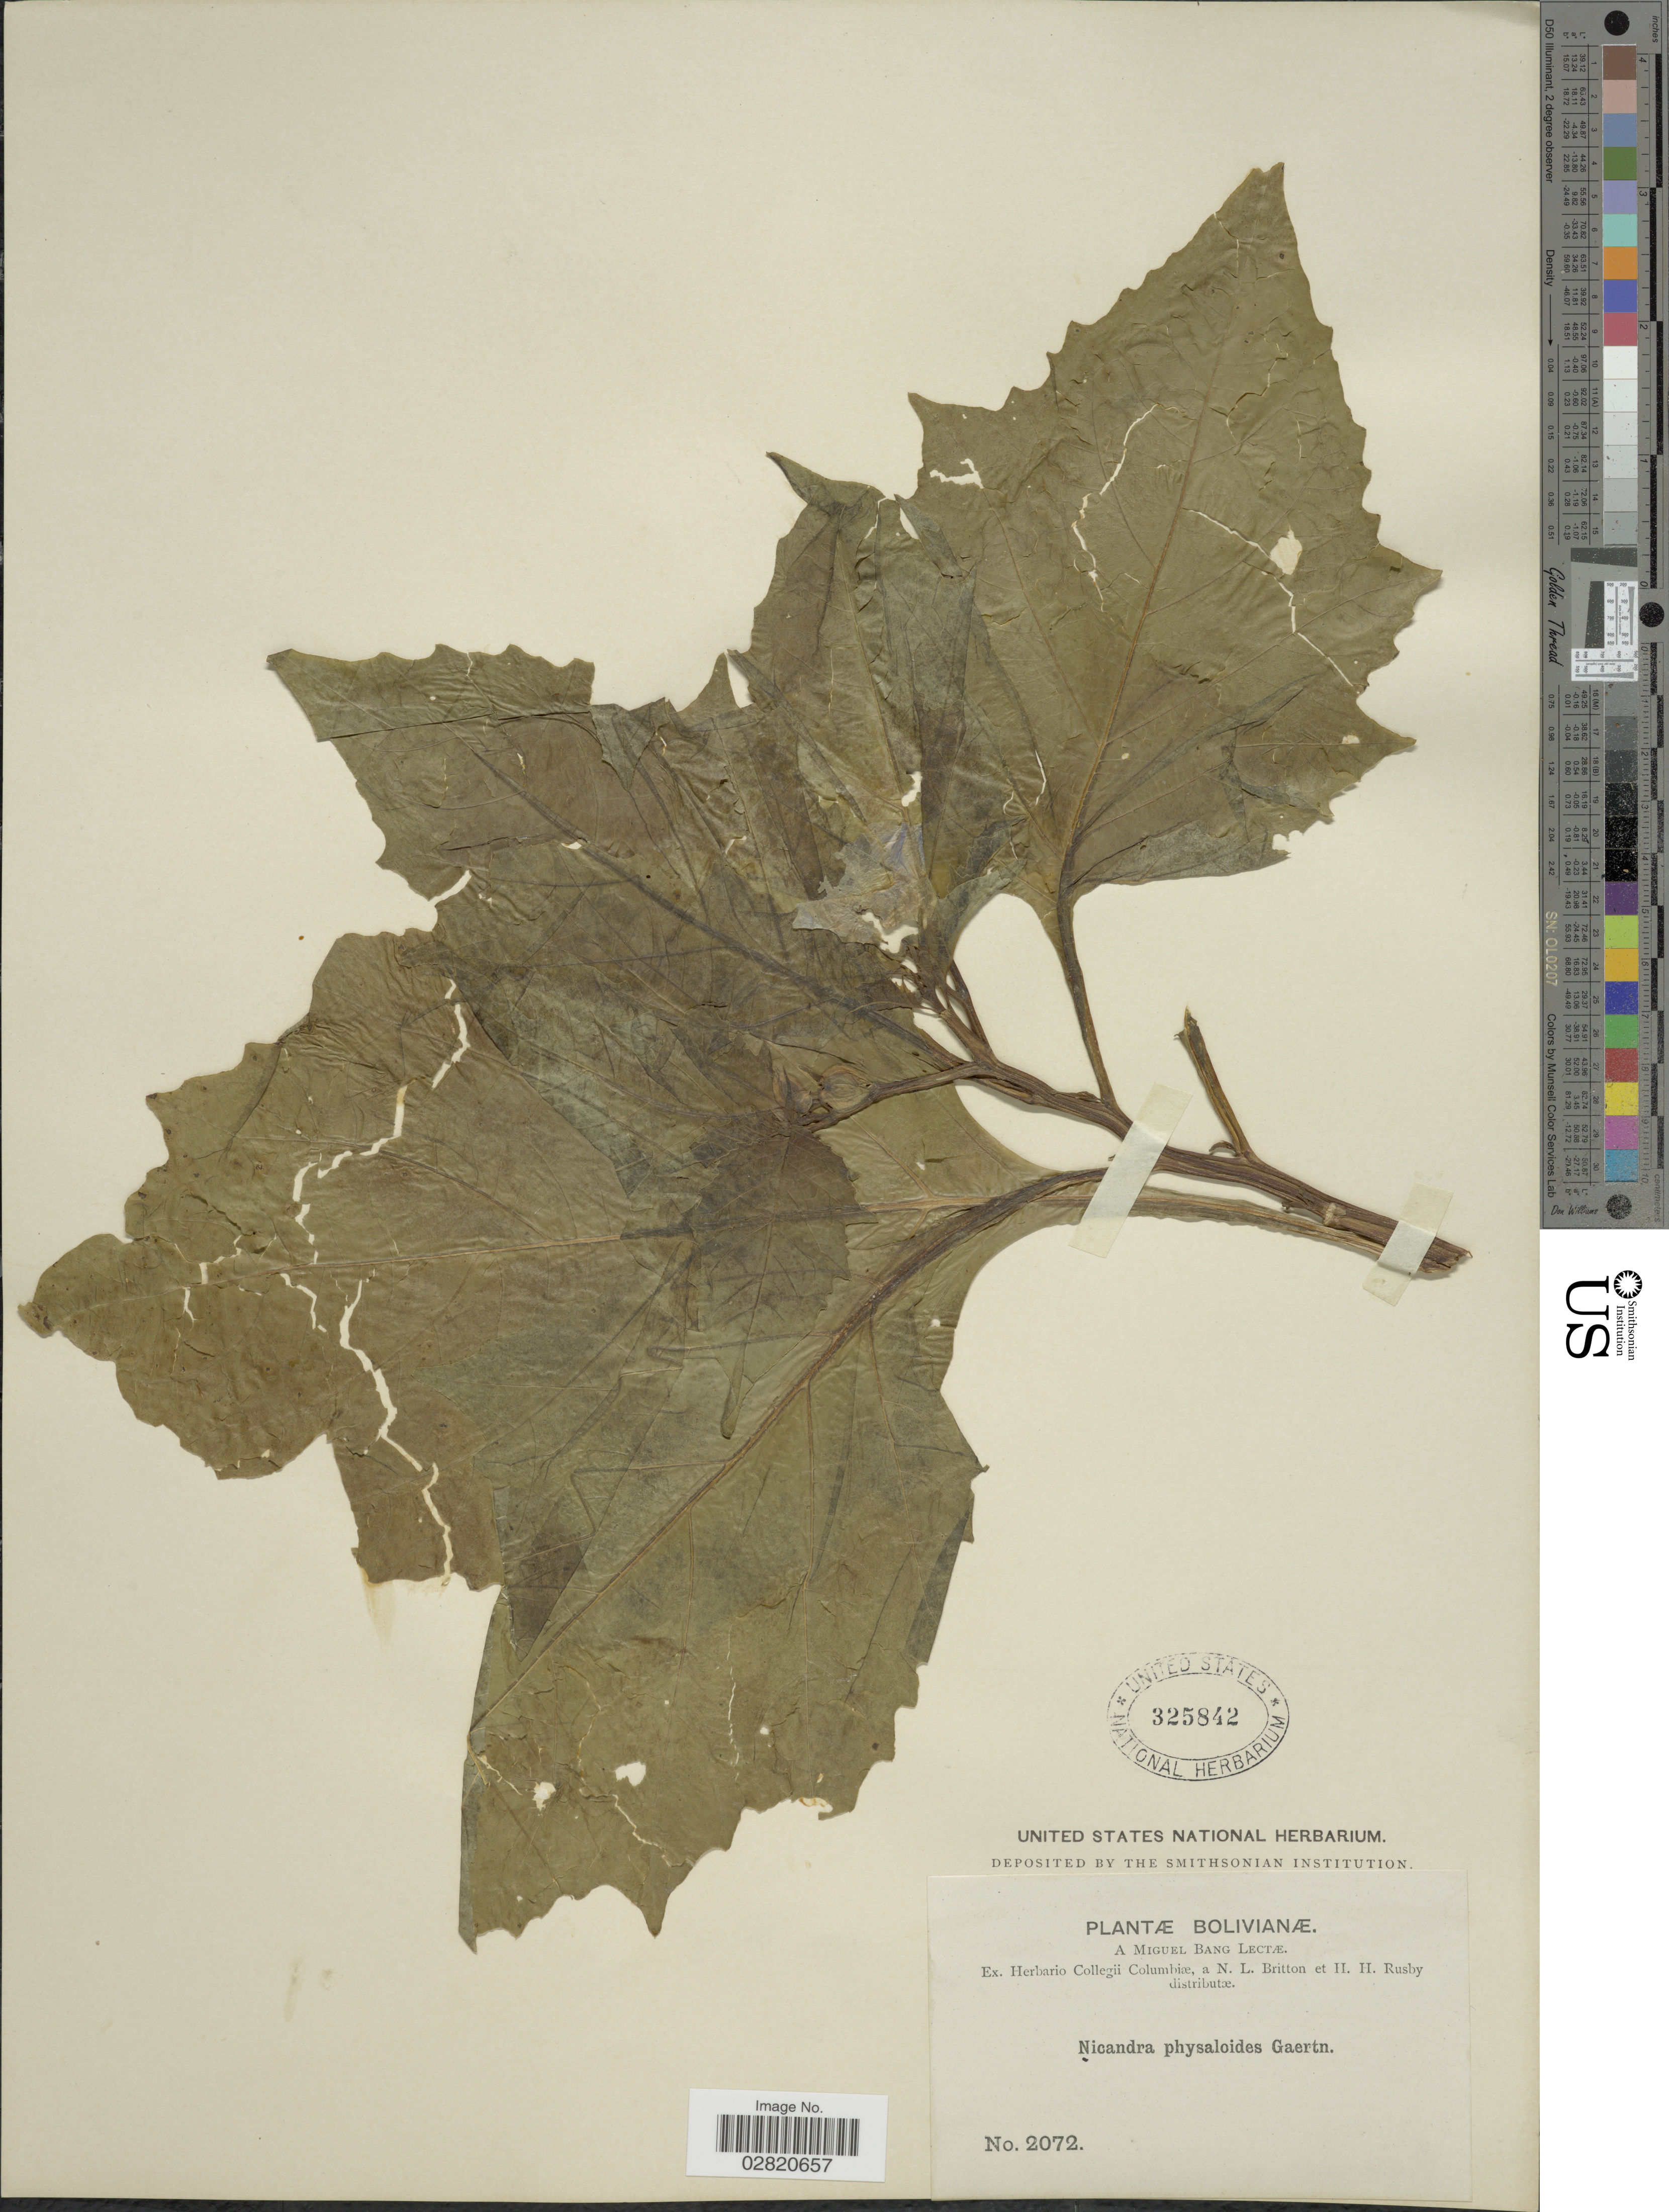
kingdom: Plantae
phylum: Tracheophyta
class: Magnoliopsida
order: Solanales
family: Solanaceae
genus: Nicandra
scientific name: Nicandra physalodes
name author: (L.) Gaertn.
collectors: M. Bang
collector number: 2072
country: Bolivia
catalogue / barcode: US 325842